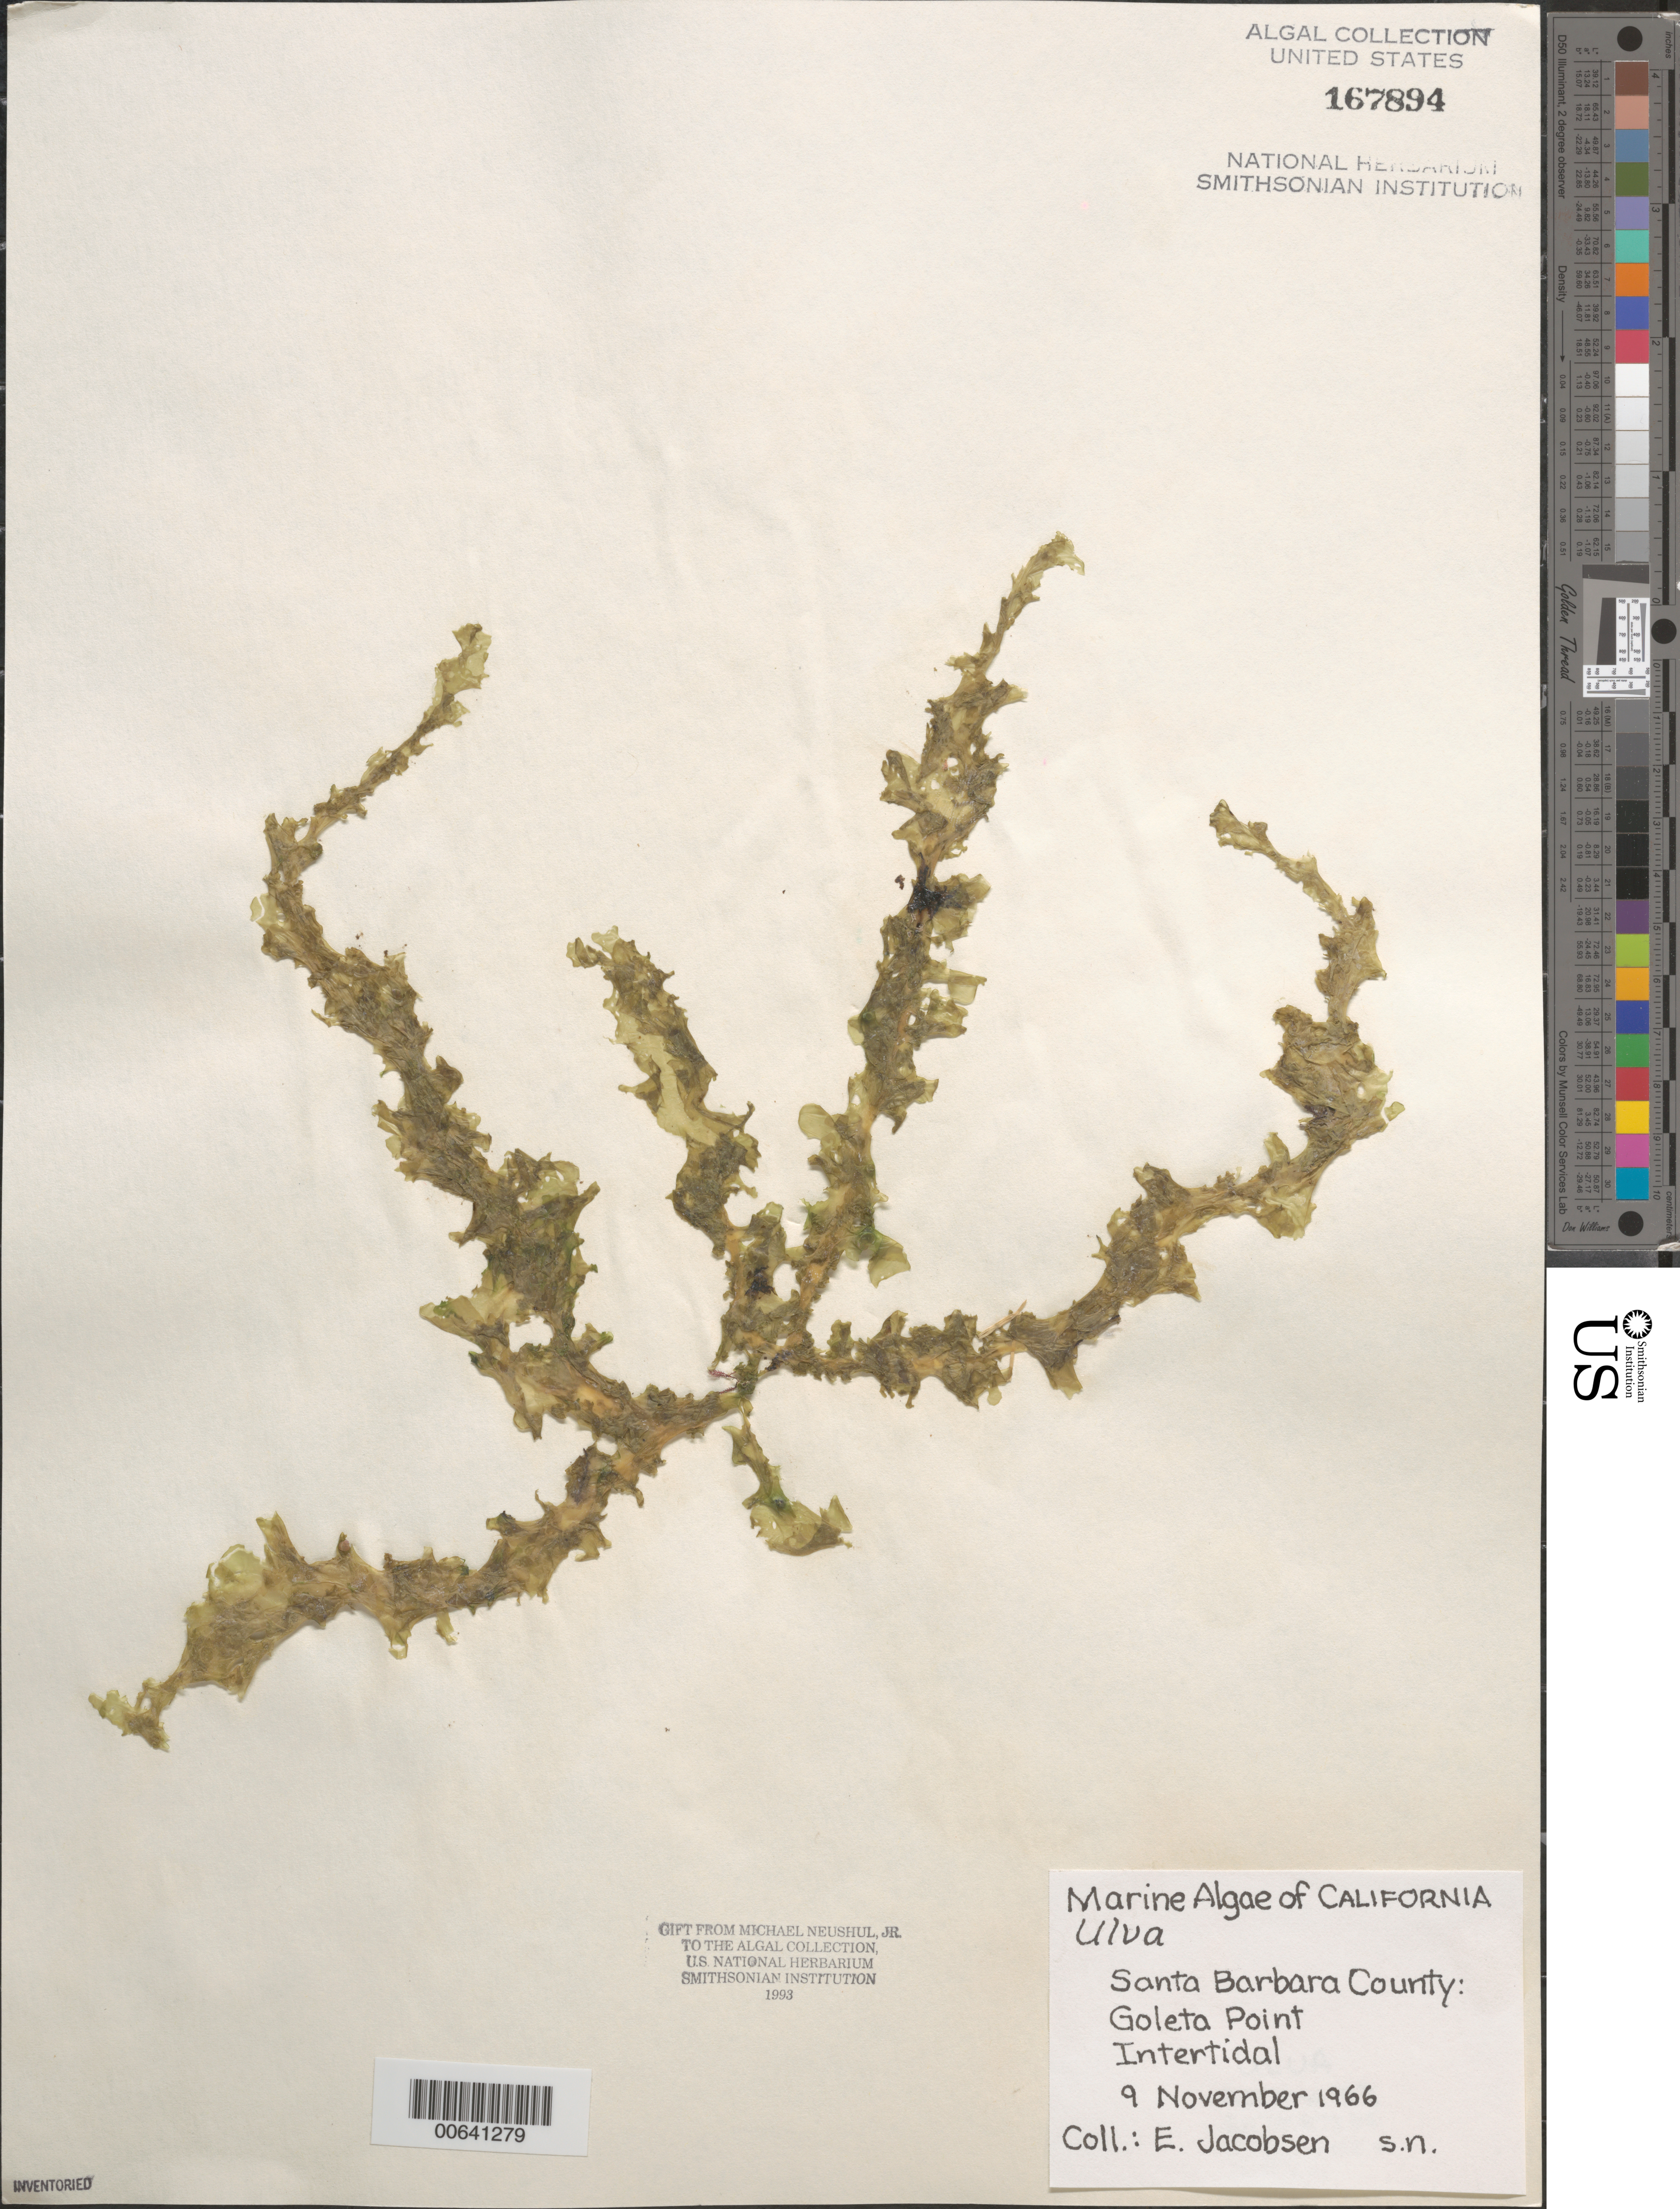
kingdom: Plantae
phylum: Chlorophyta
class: Ulvophyceae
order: Ulvales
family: Ulvaceae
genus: Ulva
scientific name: Ulva sp.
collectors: E. Jacobsen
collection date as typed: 09 Nov 1966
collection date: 1966-11-09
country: United States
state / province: California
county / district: Santa Barbara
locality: Goleta Point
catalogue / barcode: US 167894